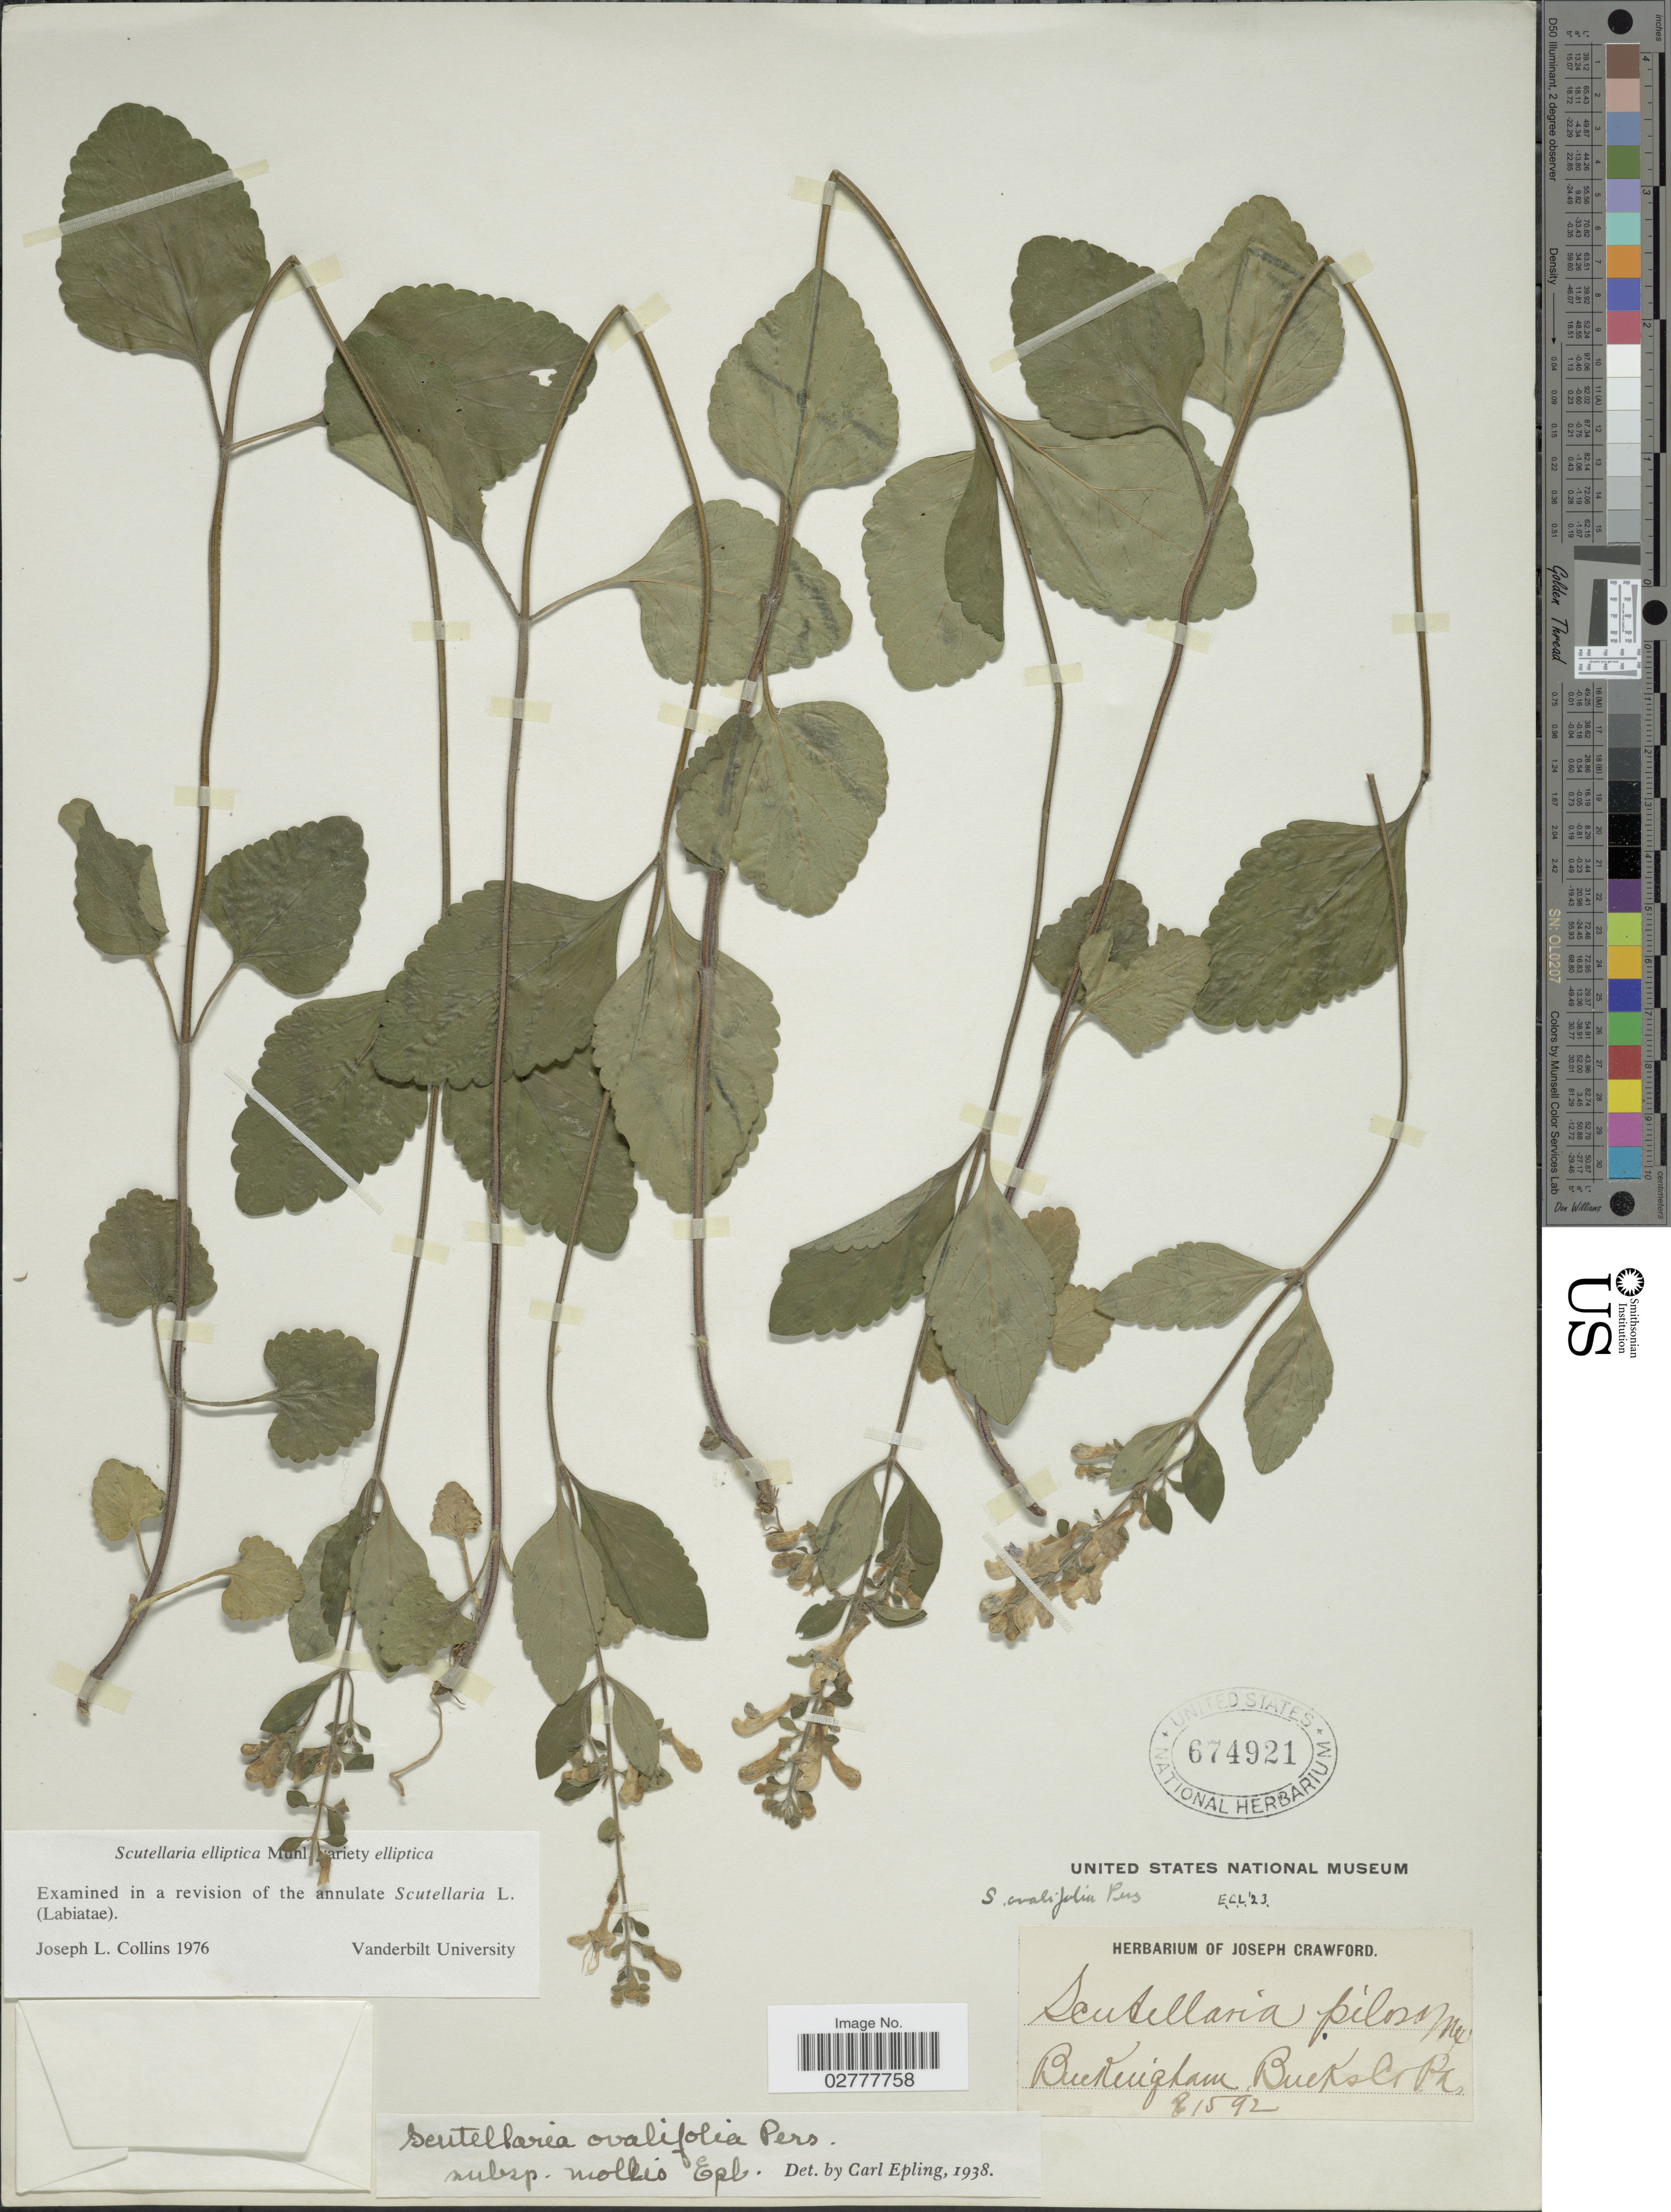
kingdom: Plantae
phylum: Tracheophyta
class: Magnoliopsida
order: Lamiales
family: Lamiaceae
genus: Scutellaria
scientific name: Scutellaria elliptica var. elliptica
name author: Muhl.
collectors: ex herb. Joseph Crawford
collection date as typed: Transcribed d/m/y: 8/5/92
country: United States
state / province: Pennsylvania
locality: Buckingham, Bucks Co.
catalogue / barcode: US 674921